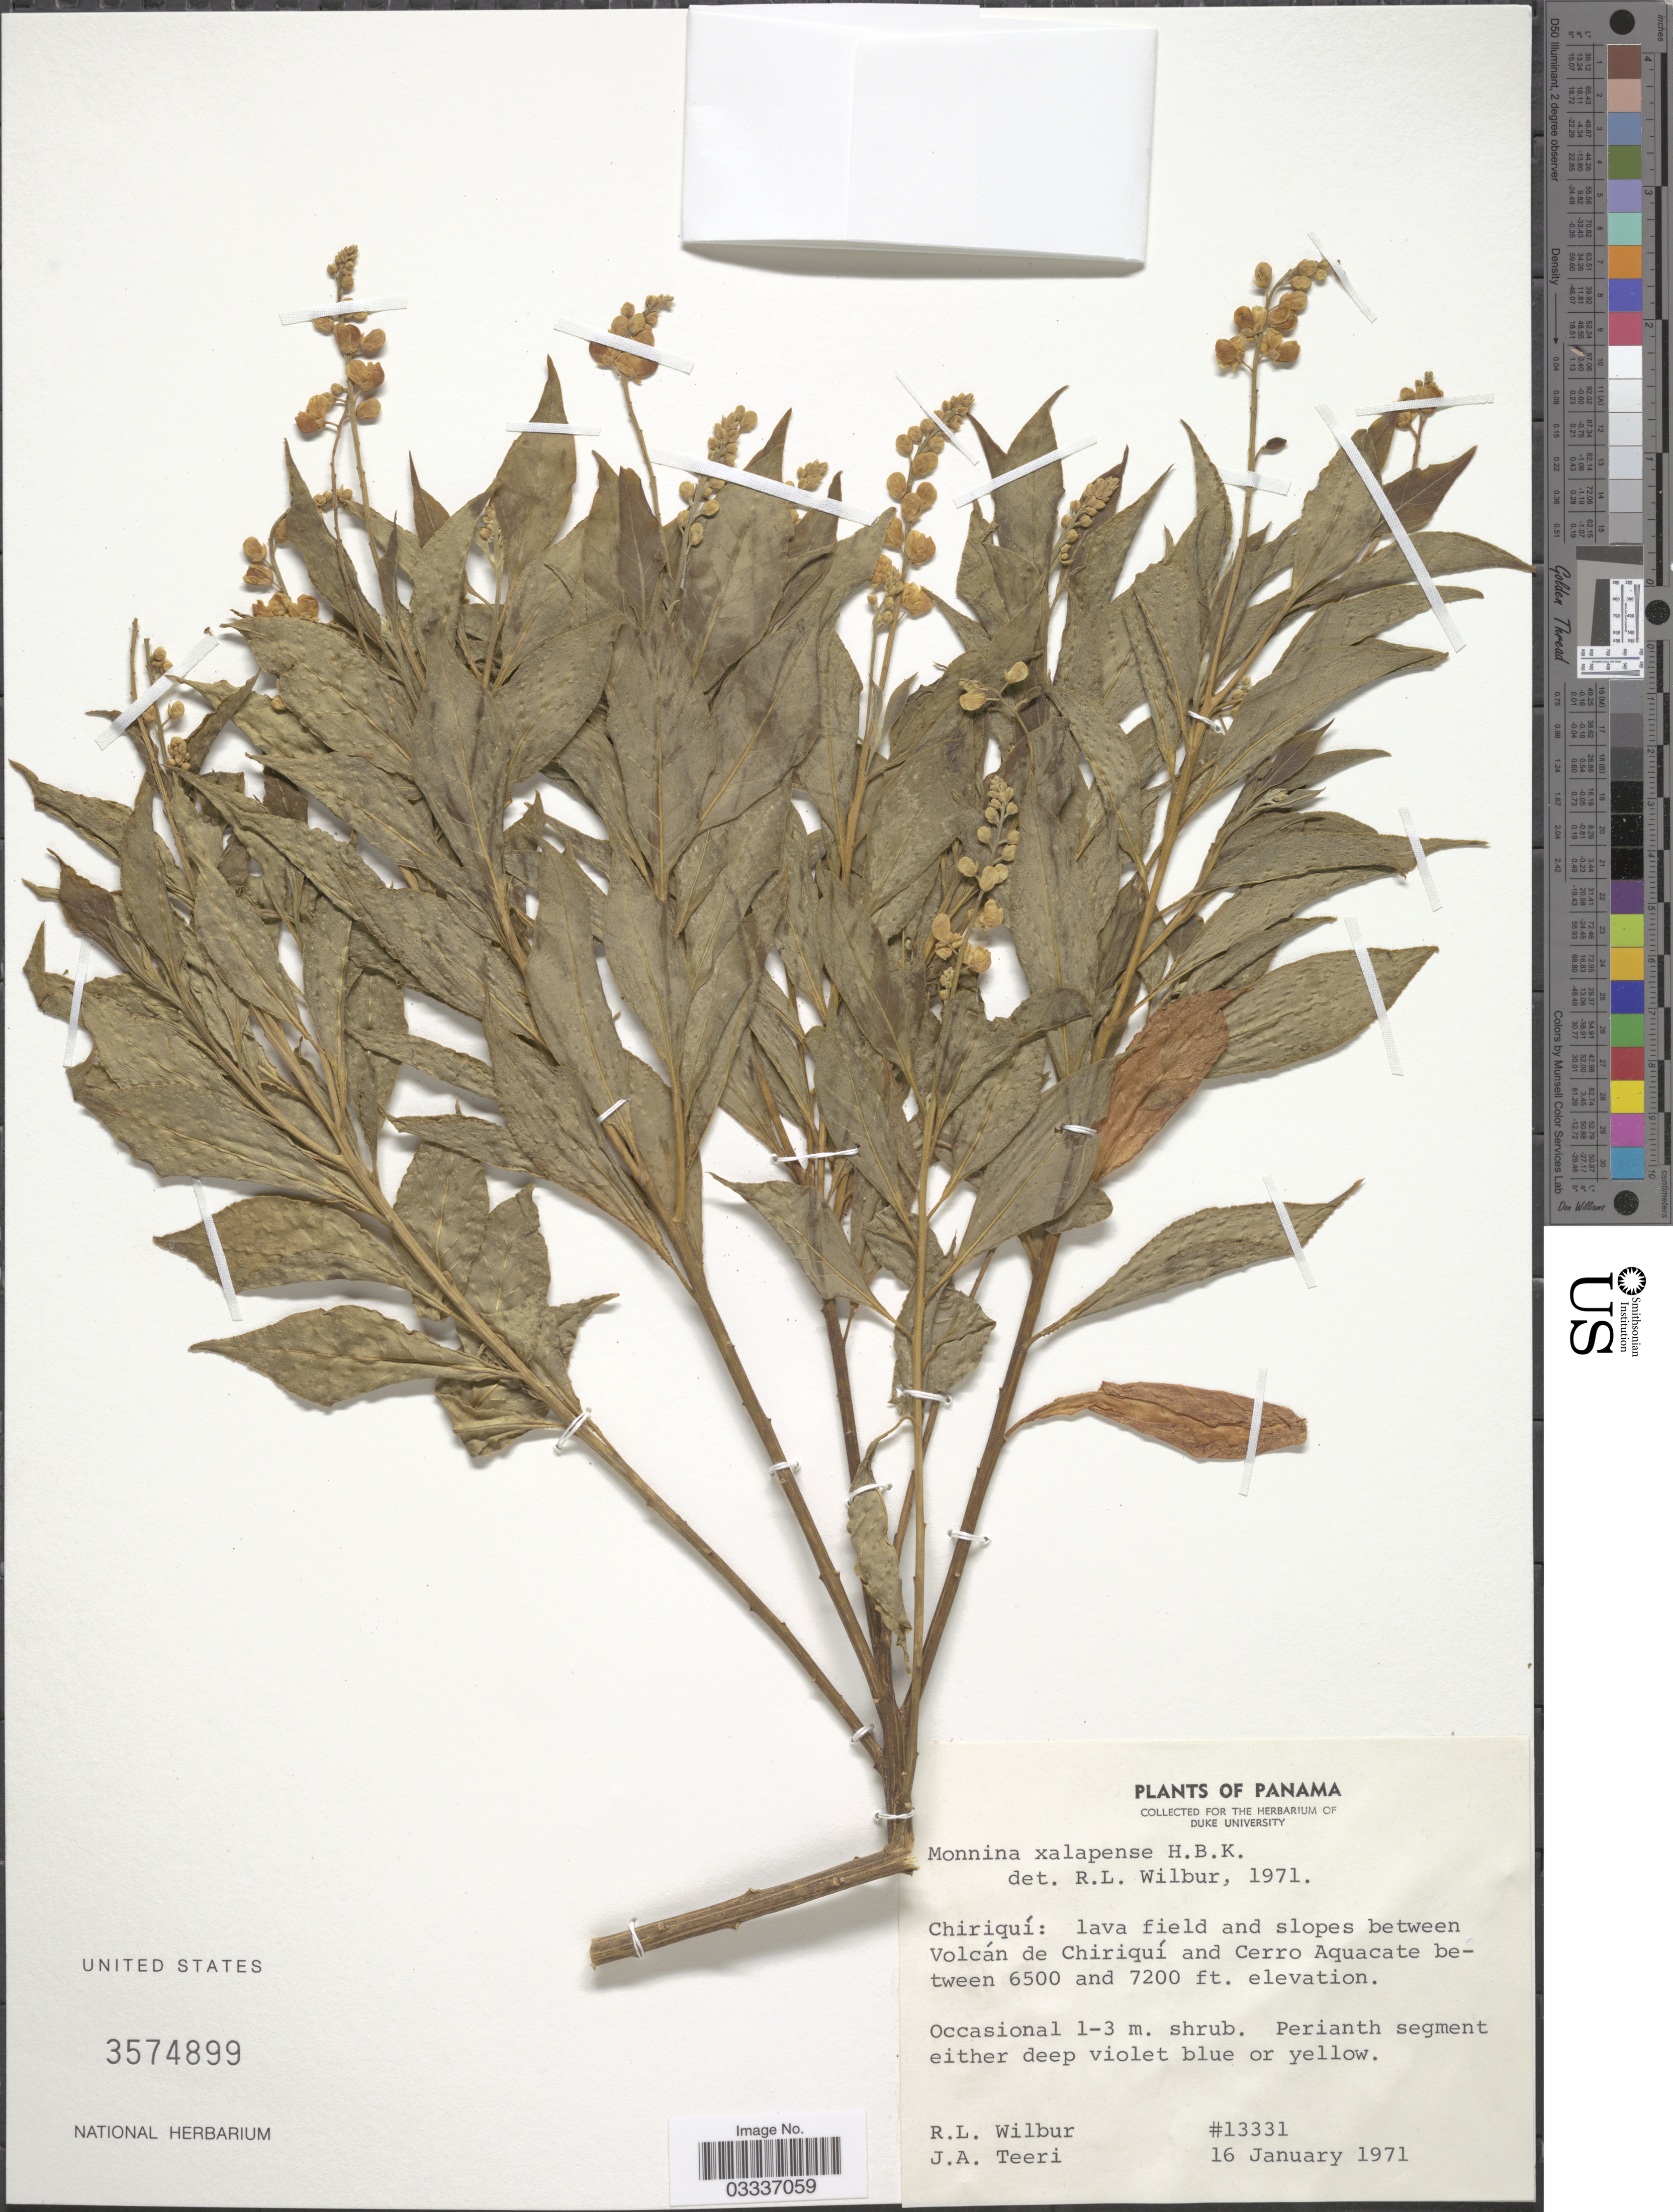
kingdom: Plantae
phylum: Tracheophyta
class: Magnoliopsida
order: Fabales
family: Polygalaceae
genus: Monnina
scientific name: Monnina xalapensis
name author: Kunth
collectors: R. L. Wilbur & J. Teeri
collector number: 13331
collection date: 1971-01-16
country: Panama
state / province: Chiriqui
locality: Lava field and slopes between Volcán de Chiriquí and Cerro Aquacate.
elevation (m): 1981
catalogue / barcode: US 3574899